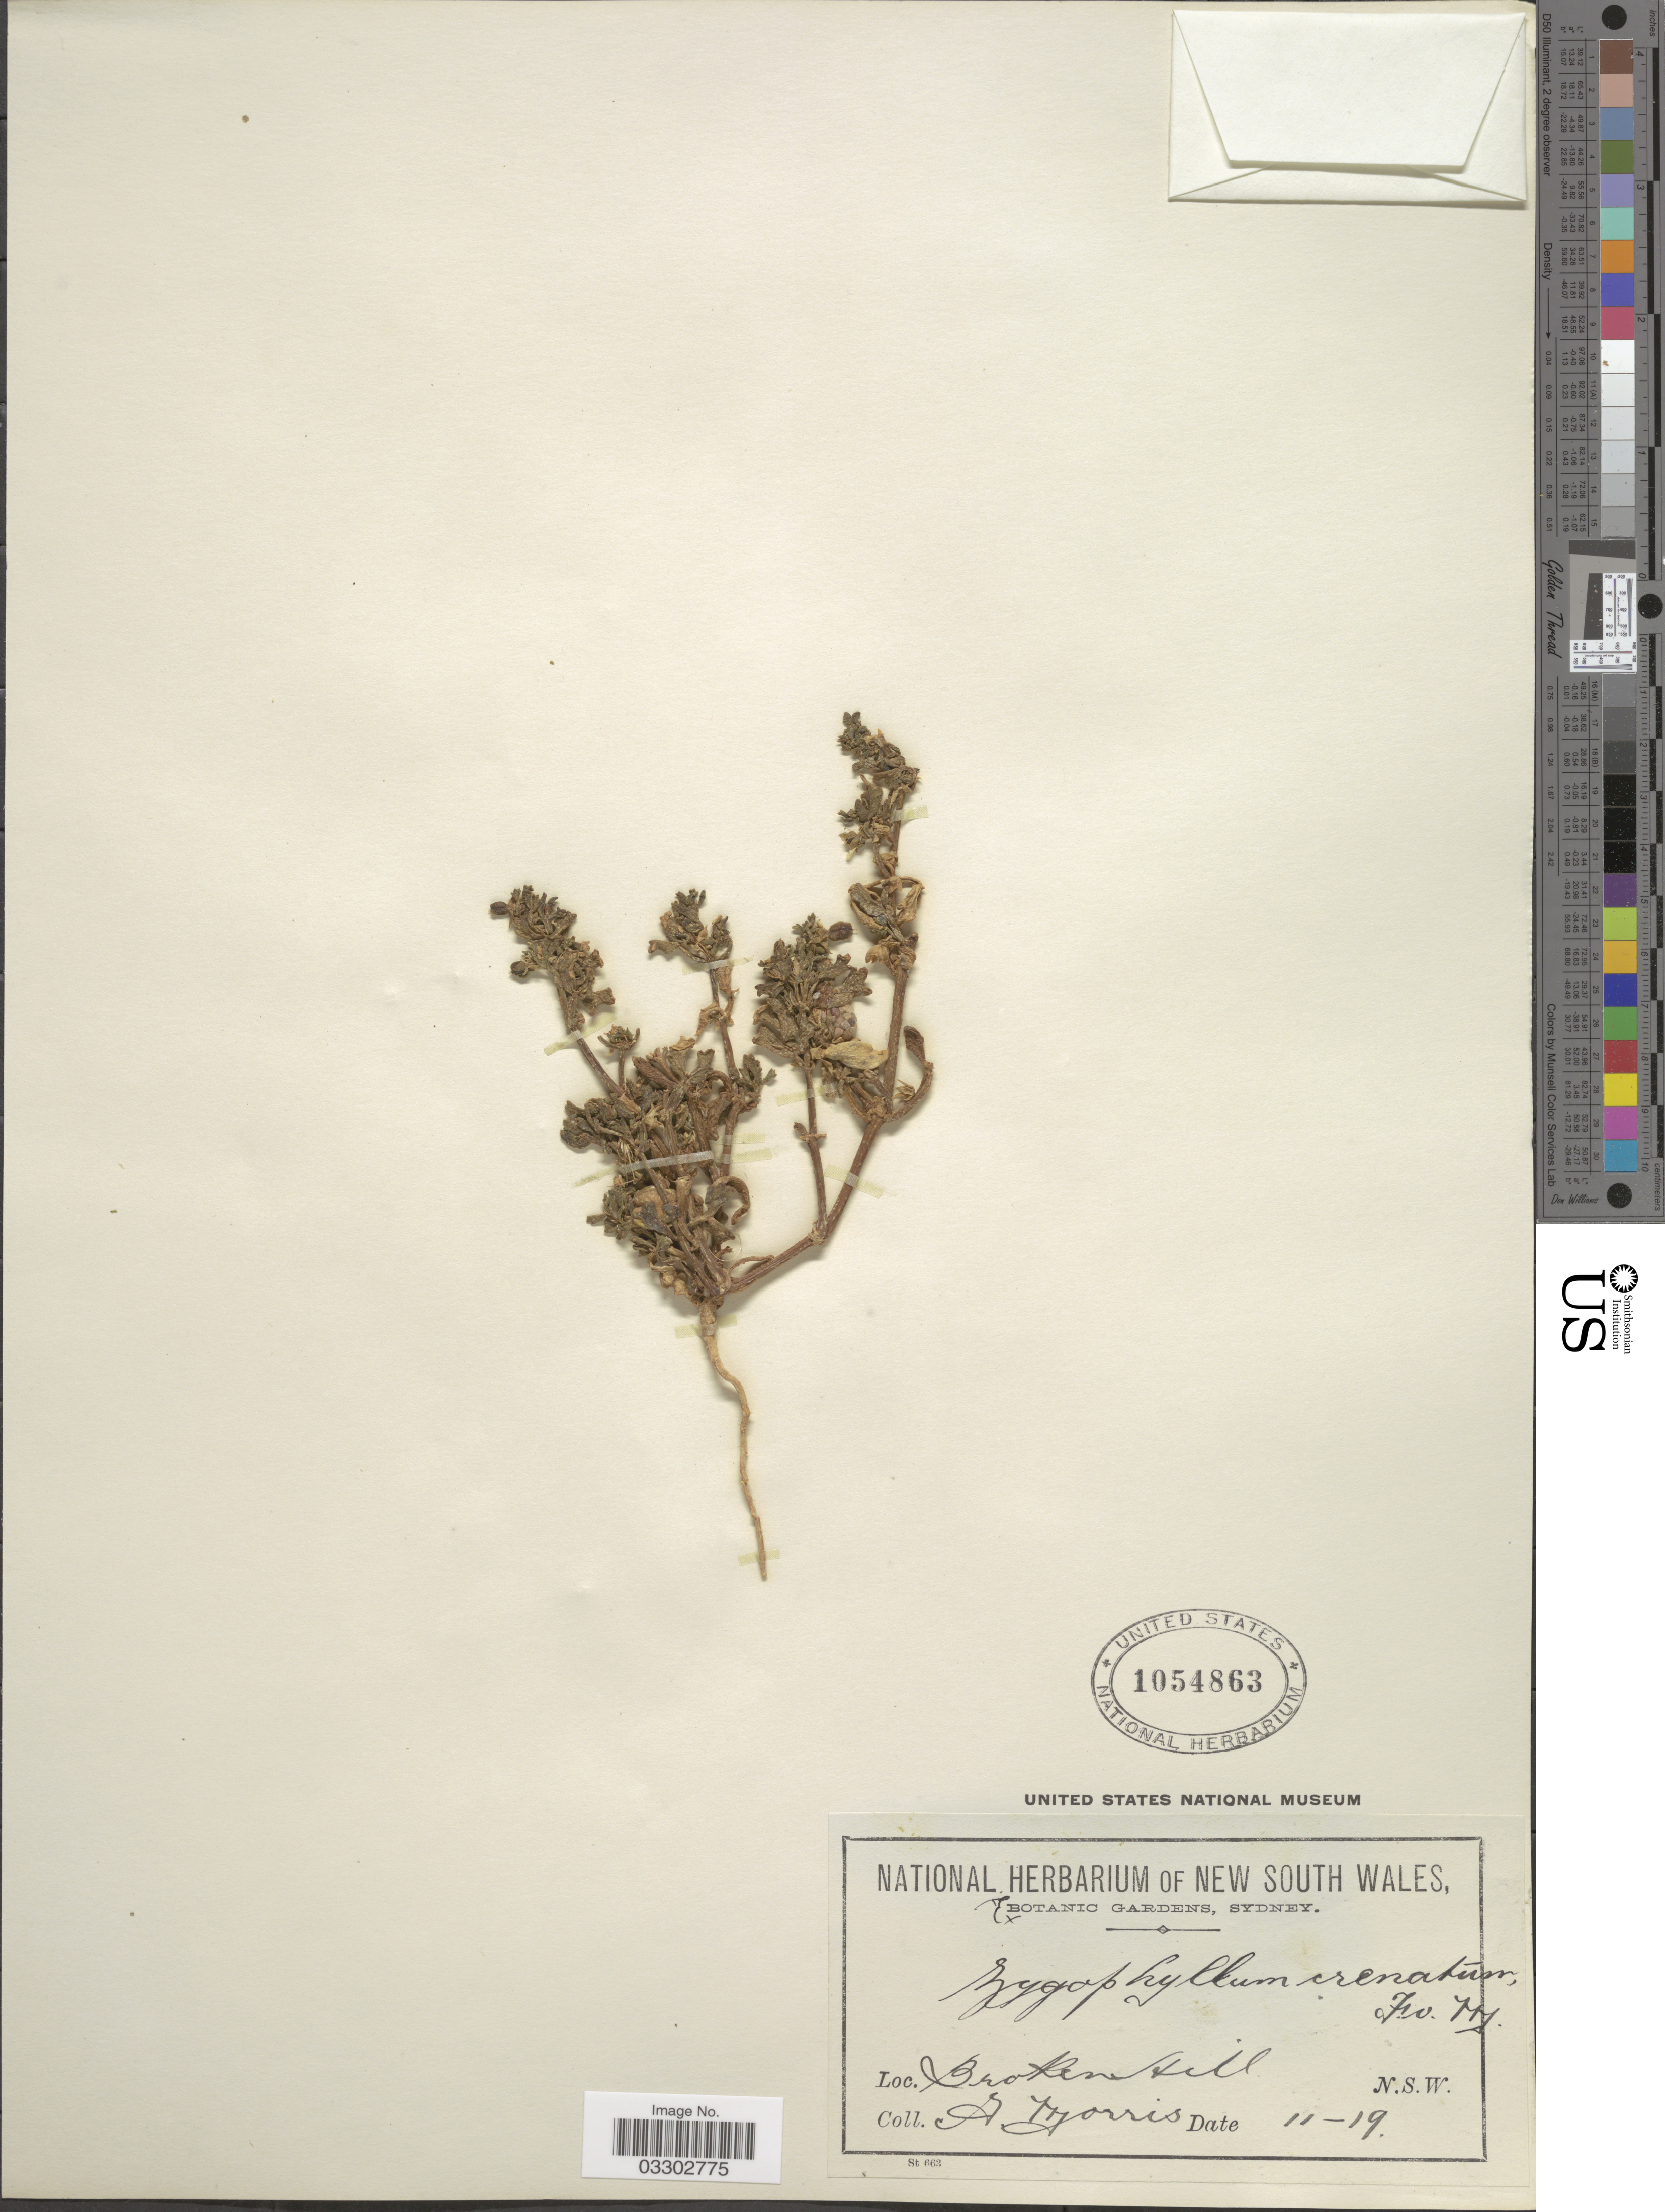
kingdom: Plantae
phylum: Tracheophyta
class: Magnoliopsida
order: Zygophyllales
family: Zygophyllaceae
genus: Roepera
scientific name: Roepera crenata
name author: (F. Muell.) Beier & Thulin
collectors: A. Morris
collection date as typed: Transcribed d/m/y: /11/19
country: Australia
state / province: New South Wales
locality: Broken Hill.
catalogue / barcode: US 1054863